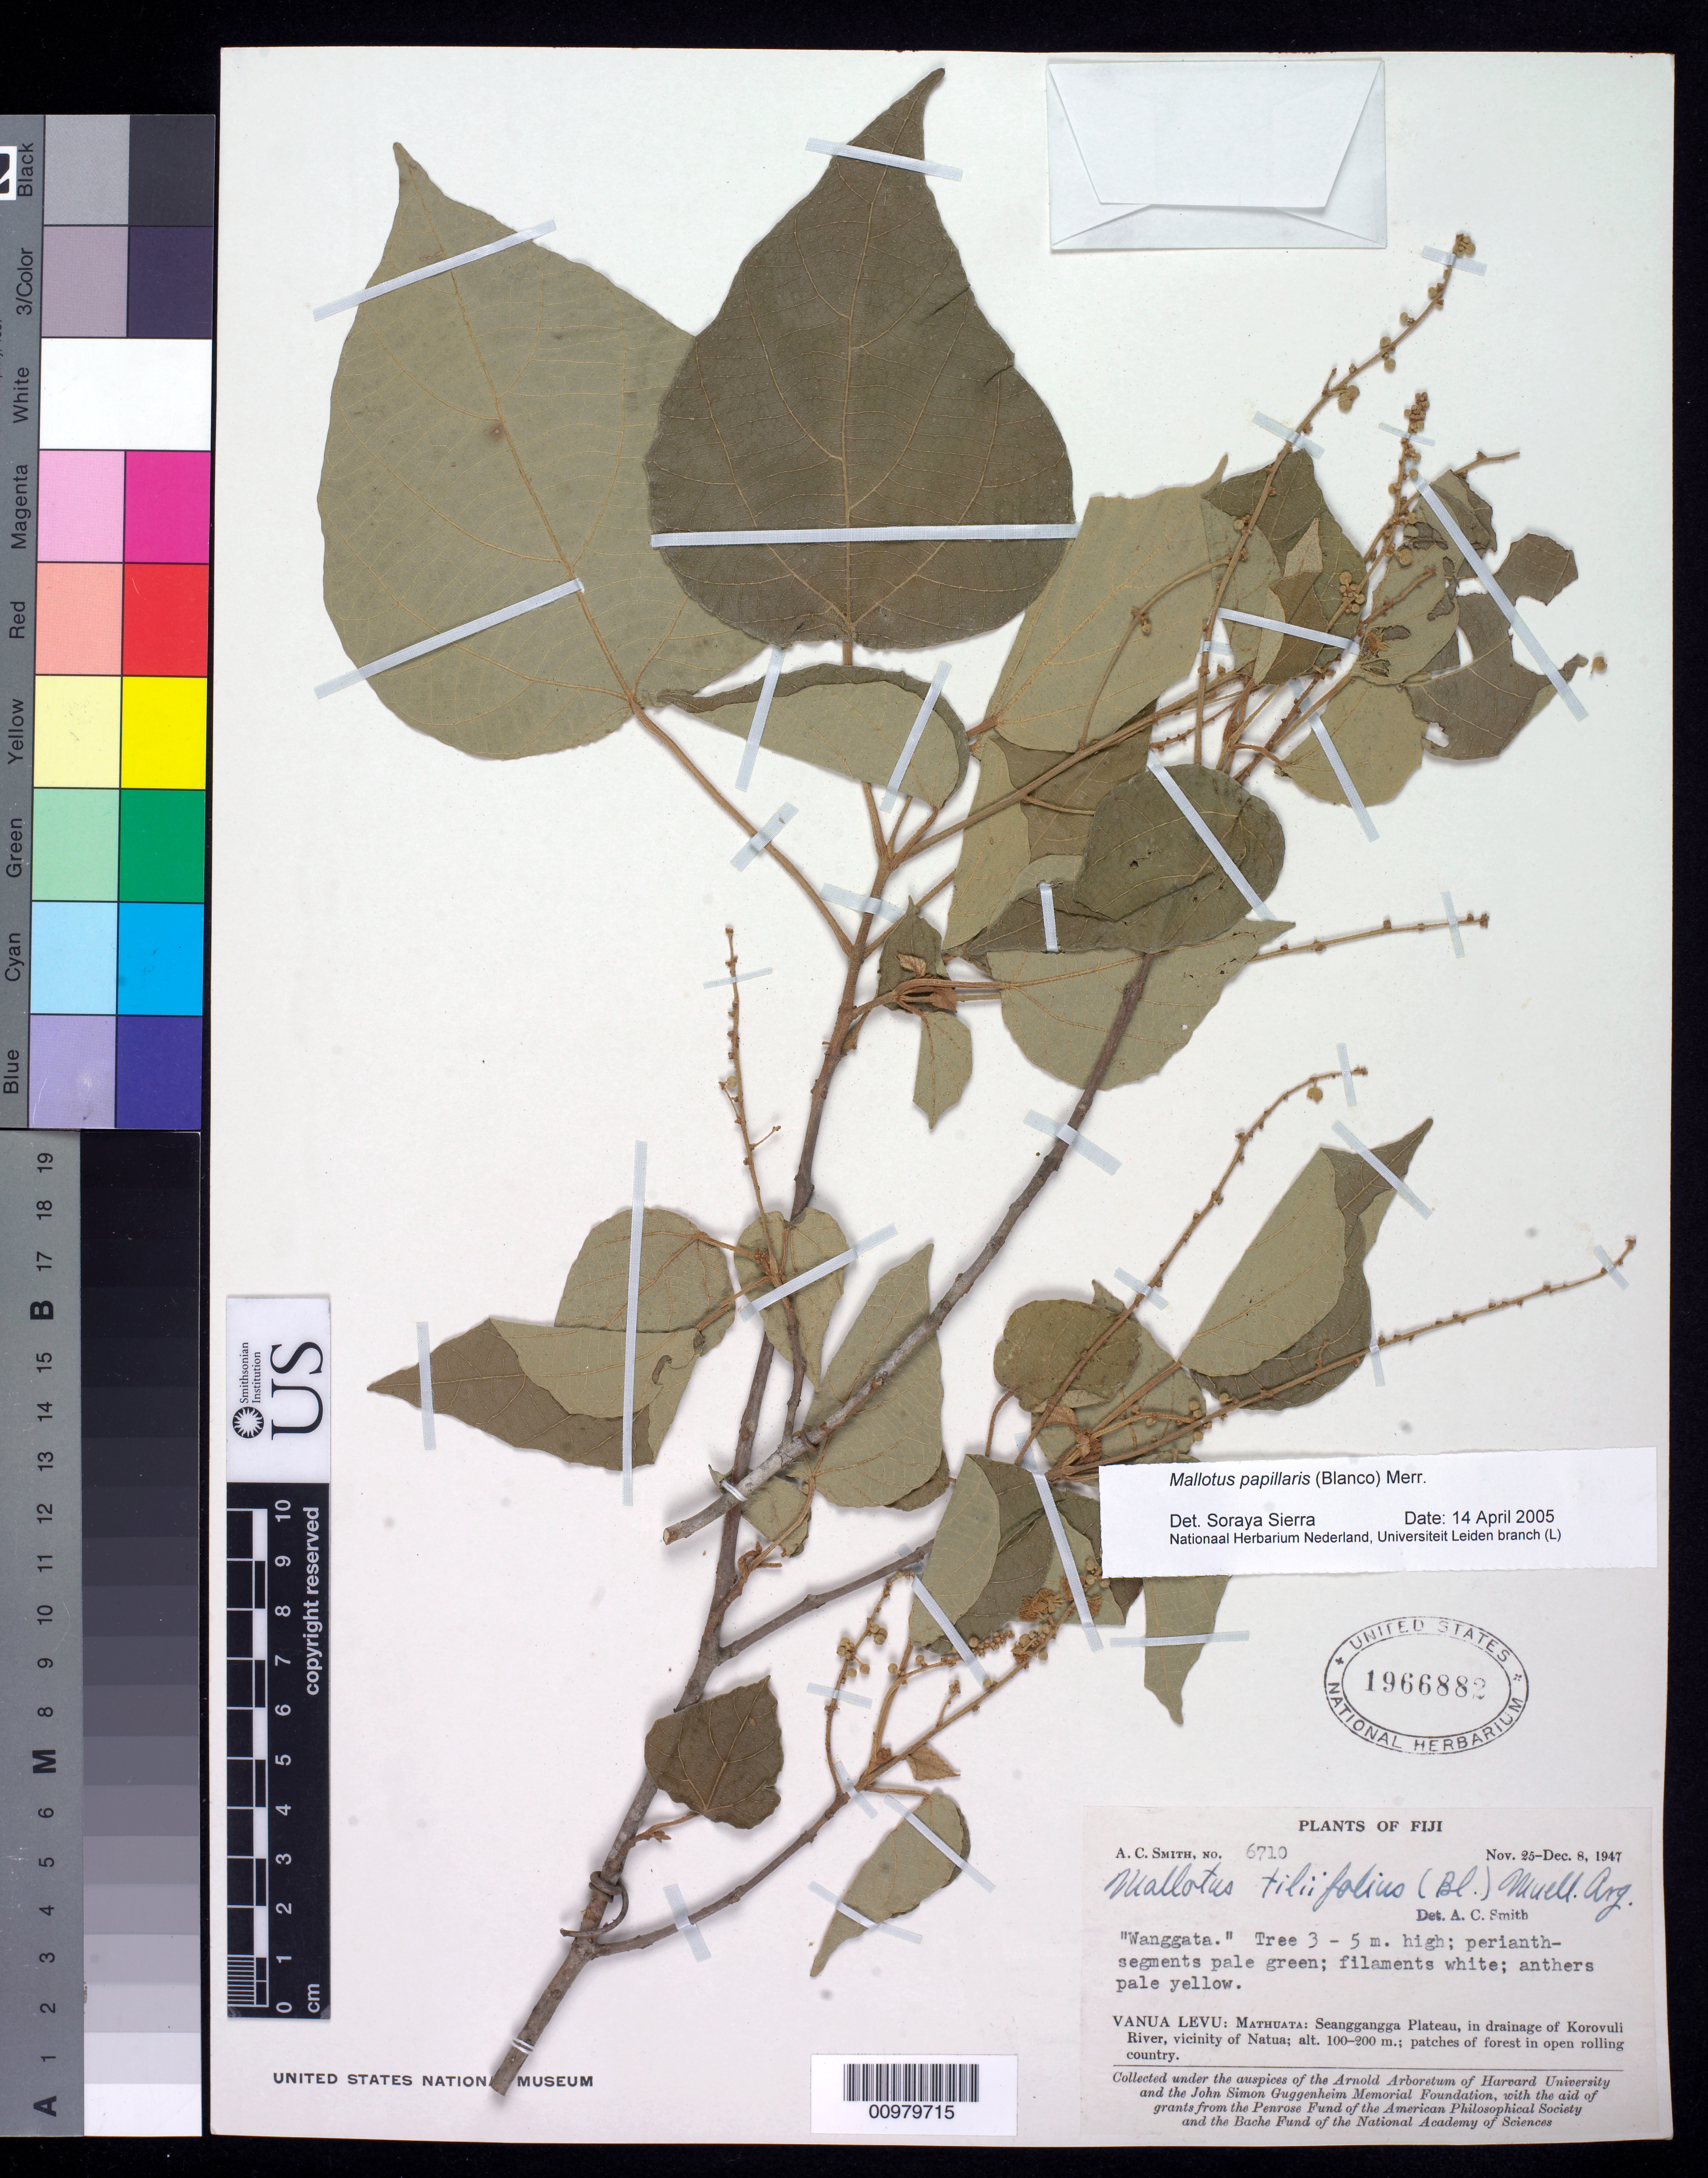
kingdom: Plantae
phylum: Tracheophyta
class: Magnoliopsida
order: Malpighiales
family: Euphorbiaceae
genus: Mallotus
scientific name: Mallotus papillaris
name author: (Blanco) Merr.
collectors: C. A. Smith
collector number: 6710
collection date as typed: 25 Nov 1947 to 08 Dec 1947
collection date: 1947-11-25/1947-12-08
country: Fiji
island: Vanua Levu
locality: in drainage of Korovuli River, vicinity of Natua (Cakau Levu I.)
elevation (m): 100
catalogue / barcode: US 1966882